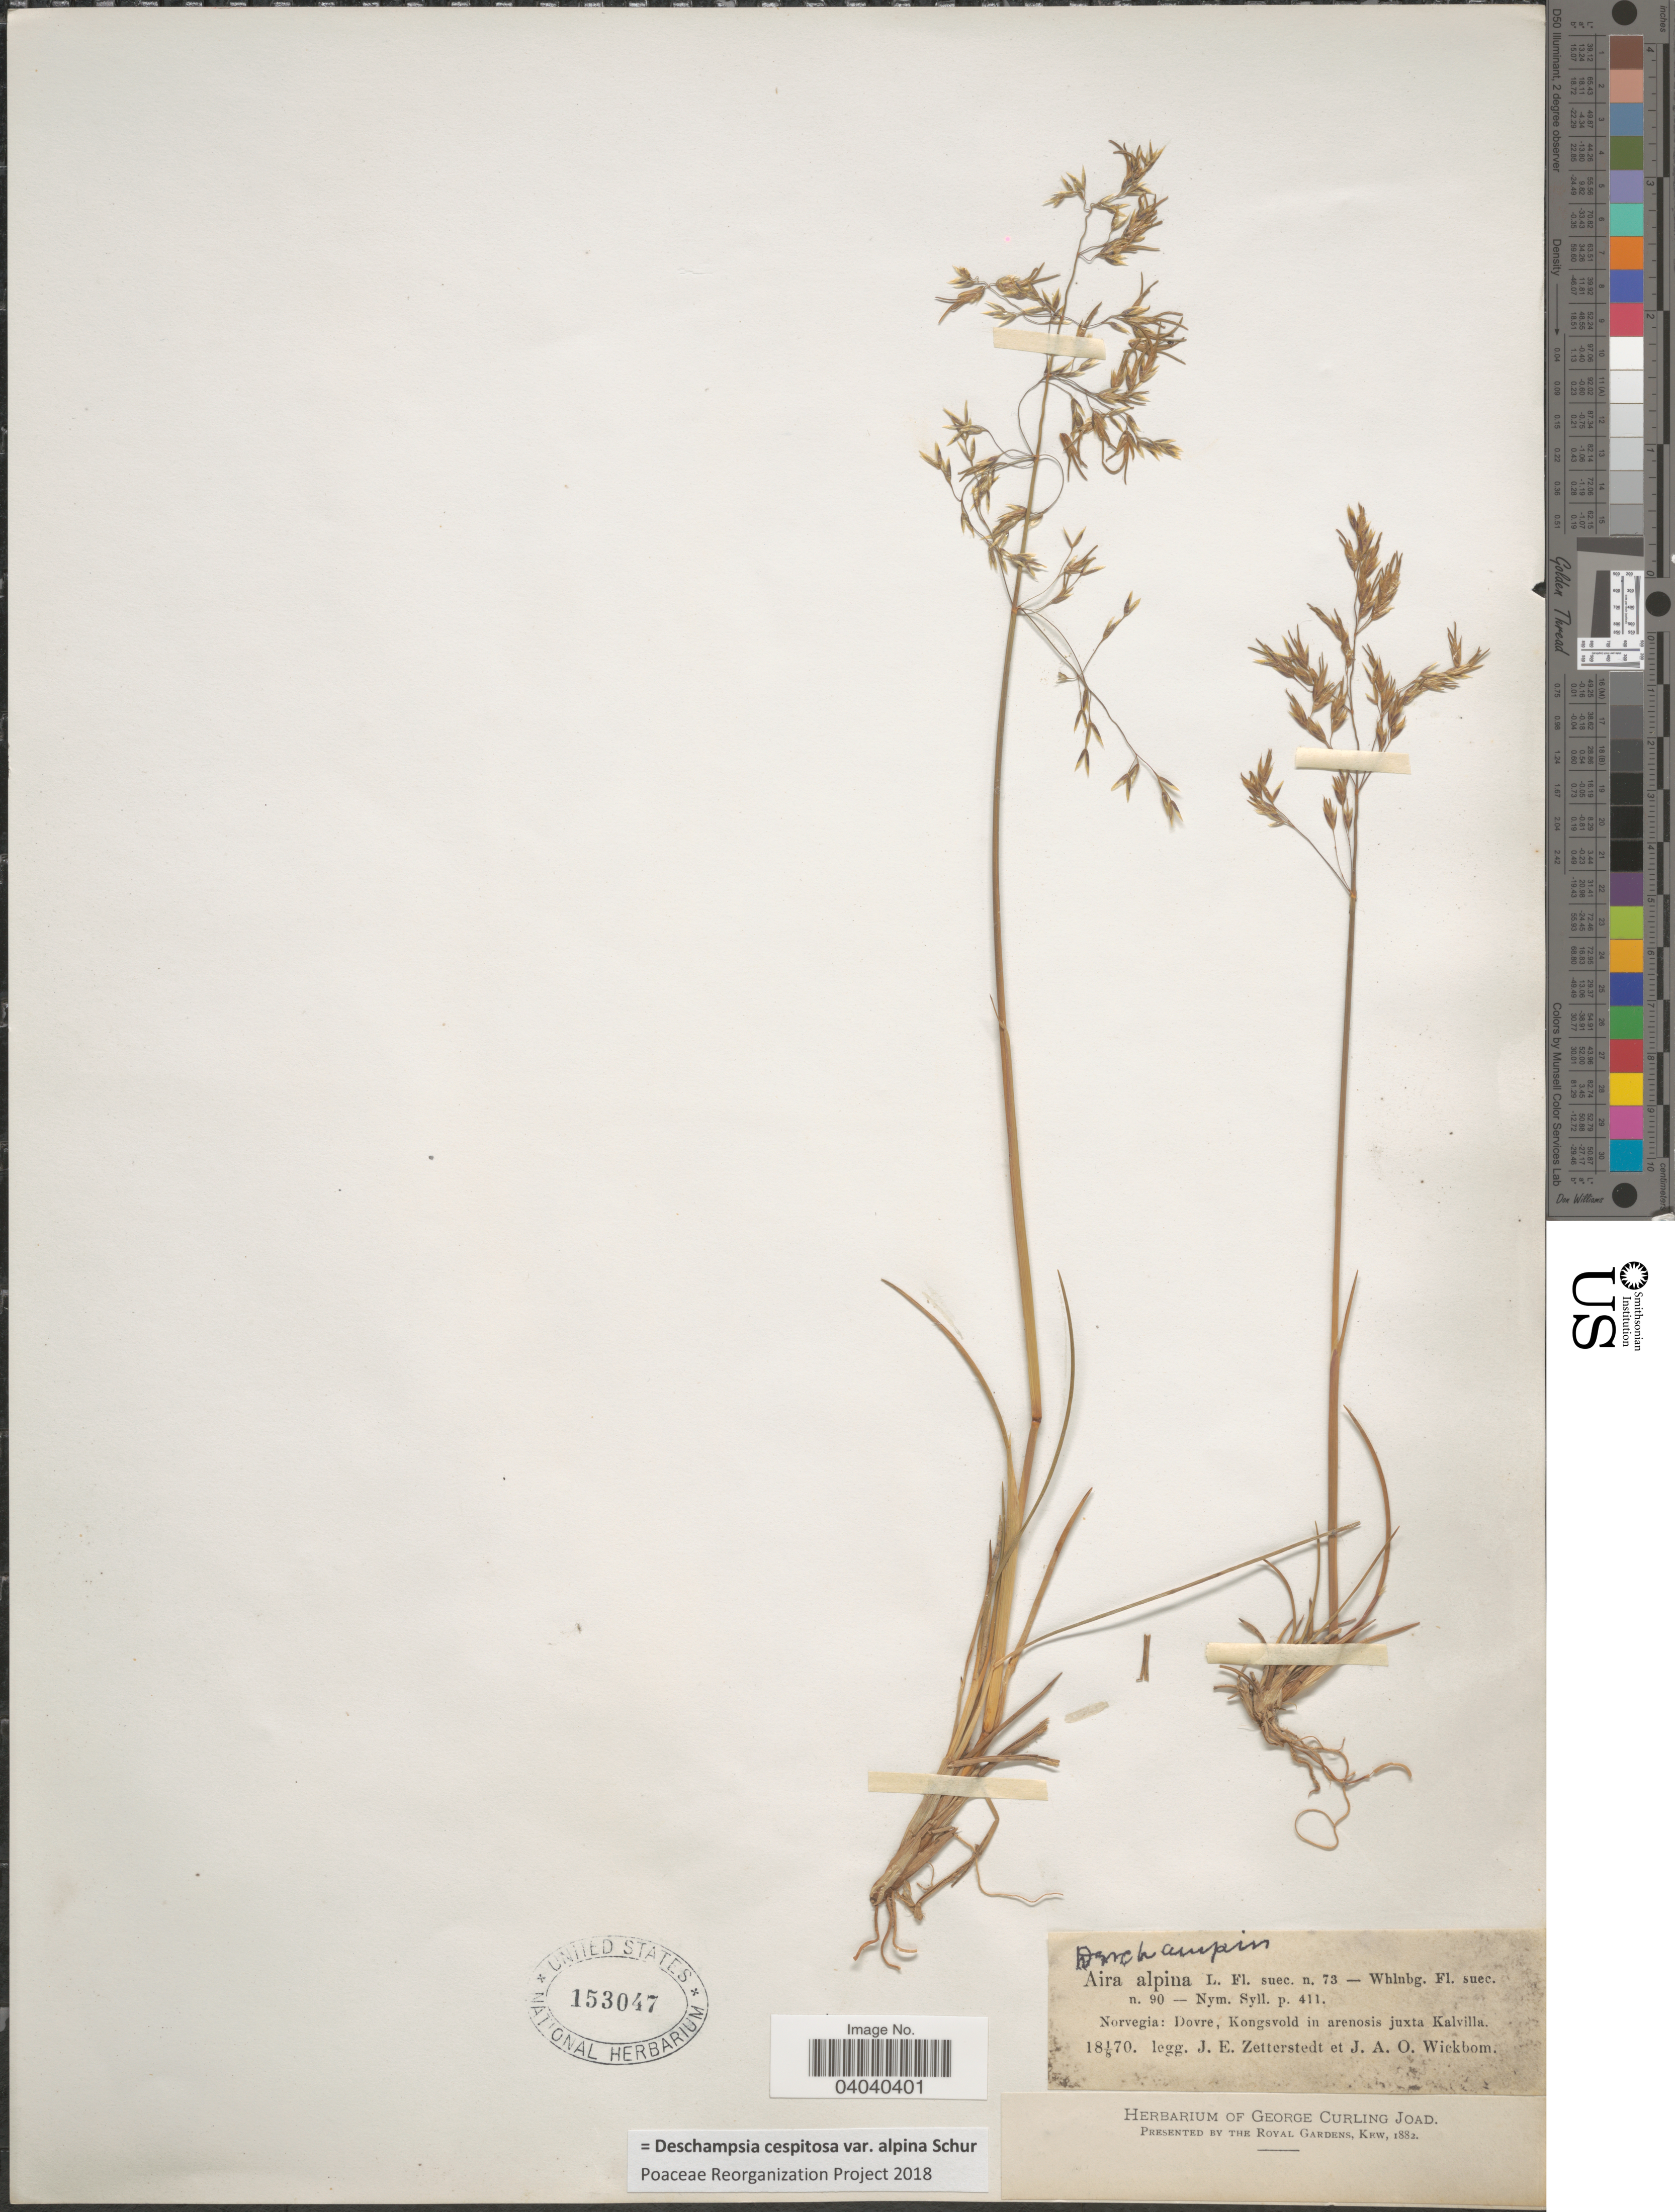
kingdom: Plantae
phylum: Tracheophyta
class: Liliopsida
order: Poales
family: Poaceae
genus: Deschampsia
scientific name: Deschampsia cespitosa var. alpina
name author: Vasey ex W.J. Beal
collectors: J.E. Zetterstedt & J. Wickbom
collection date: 1870-08-01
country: Norway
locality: Norvegia: Dovre, Kongsvold in arenosis juxta Kalvilla.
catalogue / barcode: US 153047